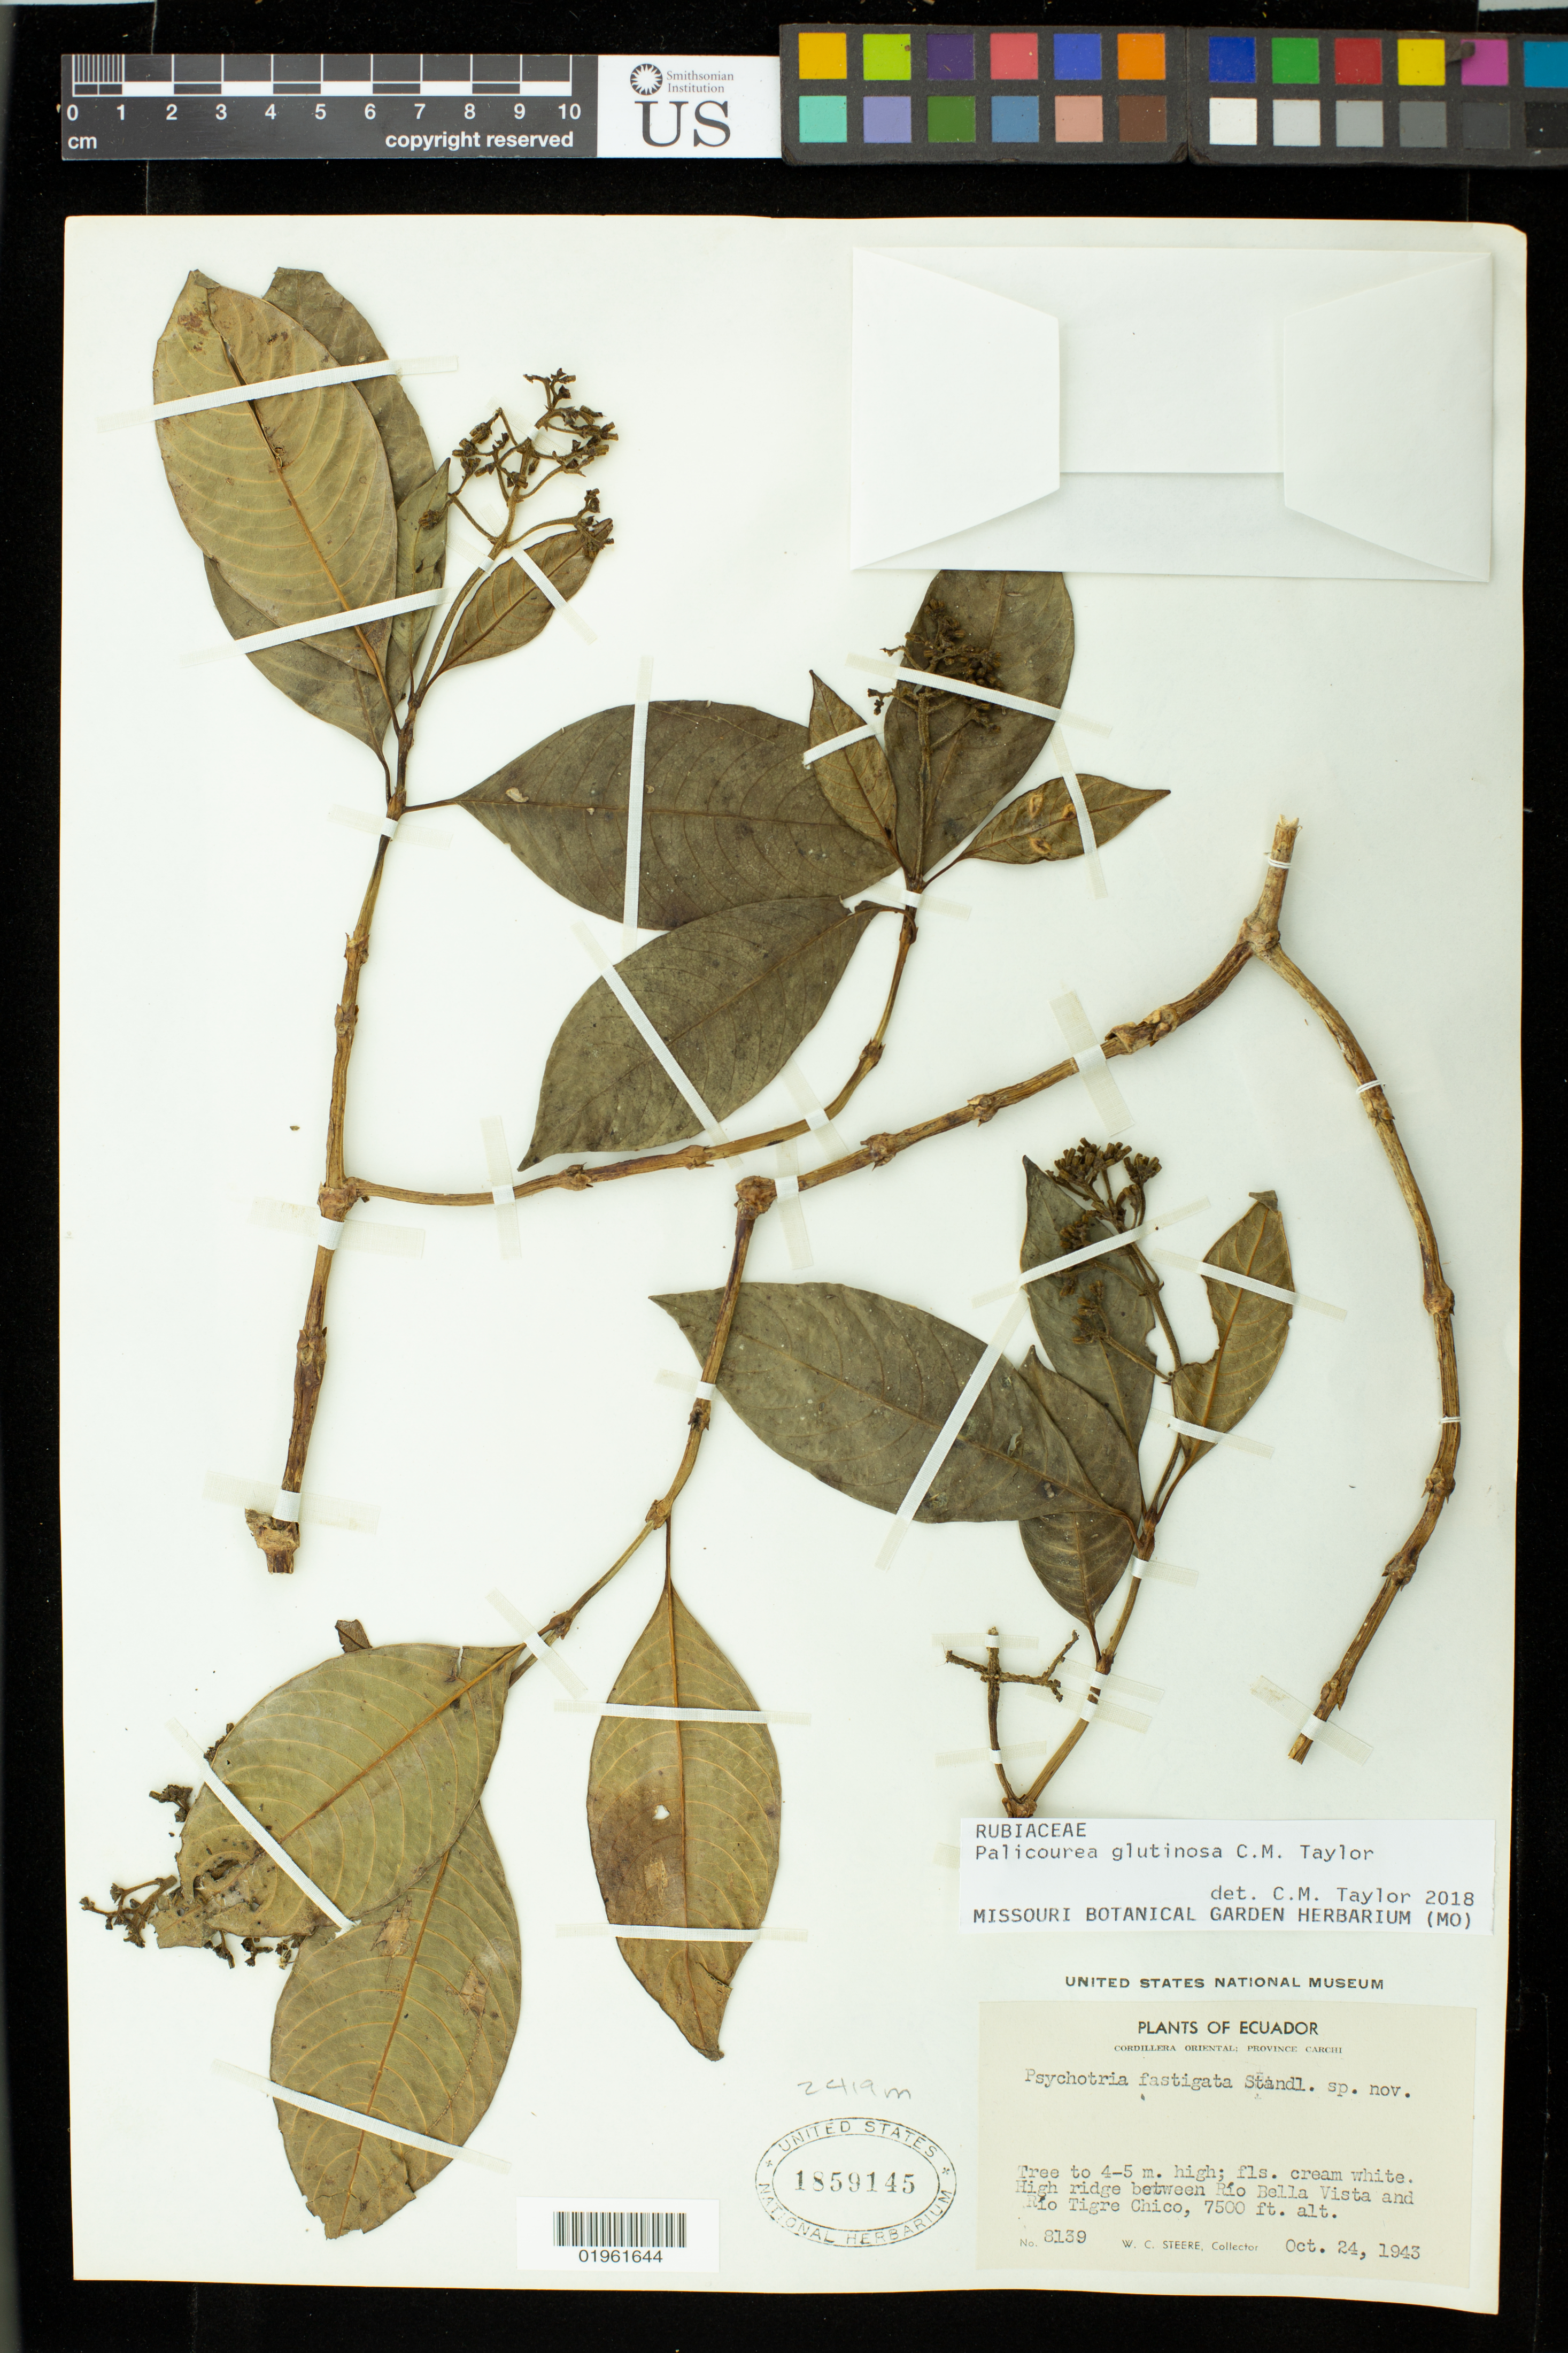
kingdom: Plantae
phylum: Tracheophyta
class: Magnoliopsida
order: Gentianales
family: Rubiaceae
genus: Palicourea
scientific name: Palicourea glutinosa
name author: C.M. Taylor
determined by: Taylor, Charlotte M.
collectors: W. C. Steere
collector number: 8139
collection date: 1943-10-24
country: Ecuador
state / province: Carchi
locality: Cordillera Oriental. High ridge between Río Bella Vista and Río Tigre Chico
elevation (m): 2286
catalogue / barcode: US 1859145